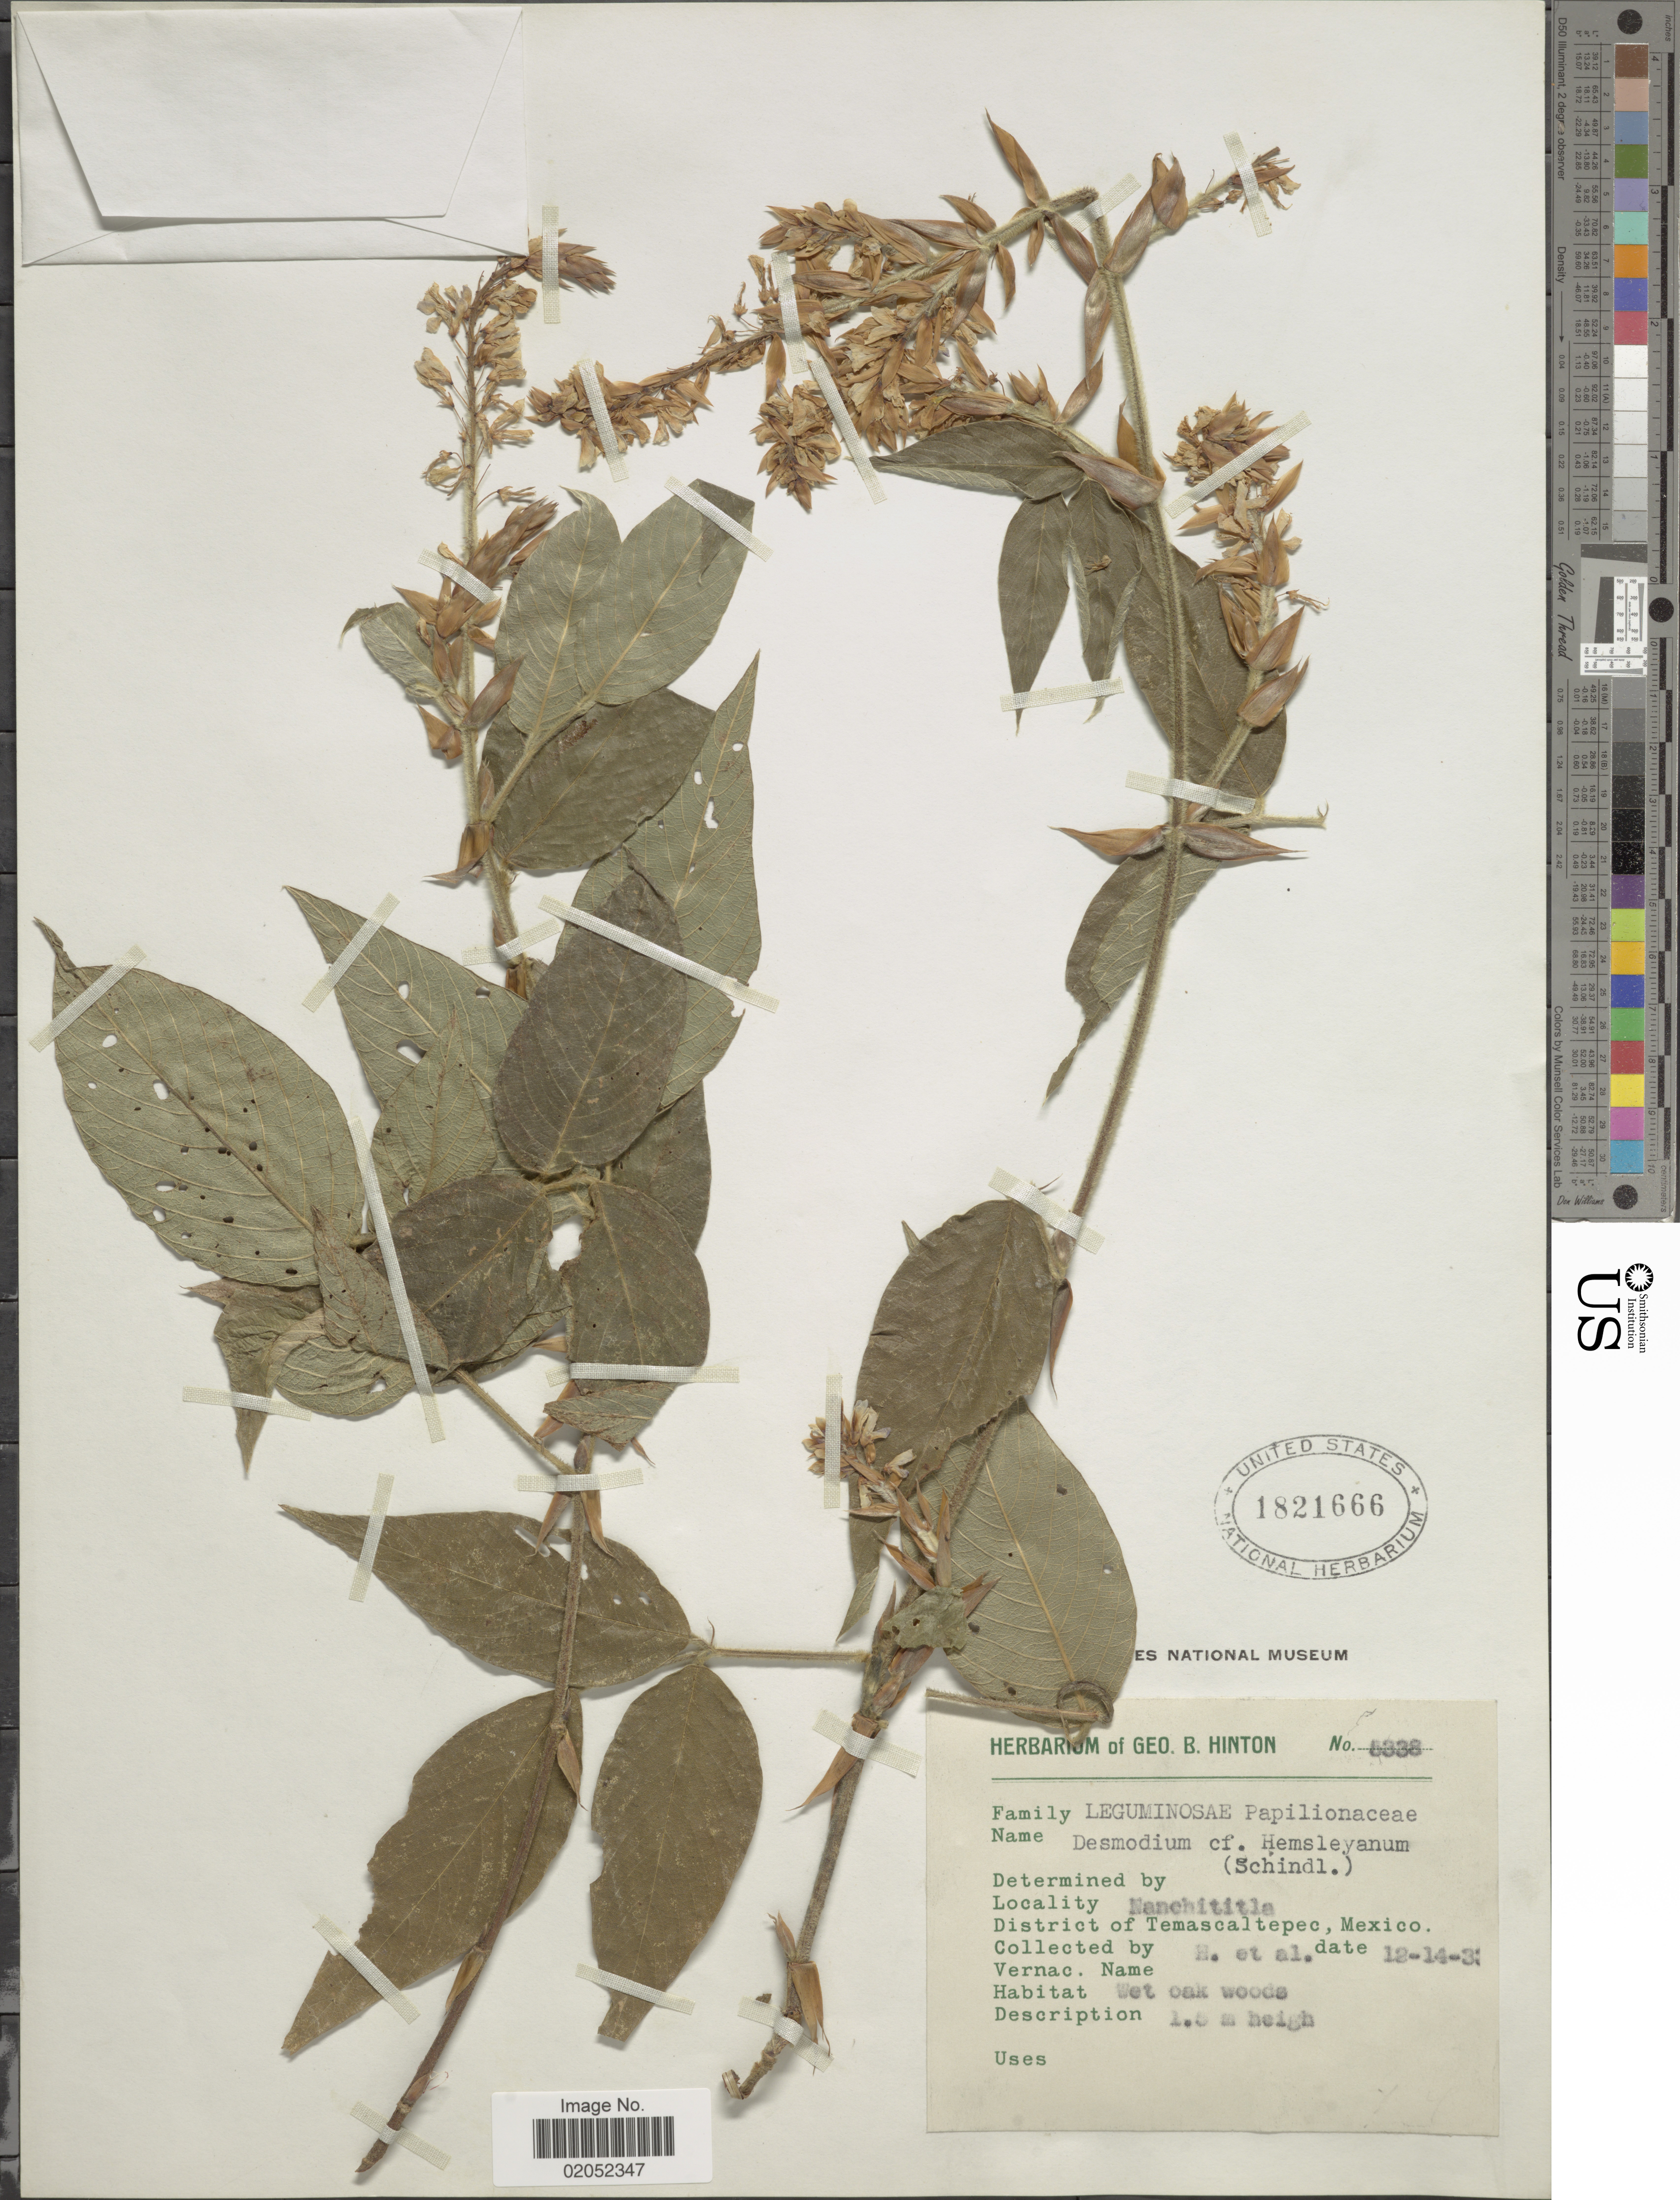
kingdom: Plantae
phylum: Tracheophyta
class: Magnoliopsida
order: Fabales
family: Fabaceae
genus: Desmodium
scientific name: Desmodium amplifolium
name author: Hemsl.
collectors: G. B. Hinton & et al.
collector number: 5338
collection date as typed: Transcribed d/m/y: 14/12/33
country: Mexico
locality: Nanchititla, Temascaltepec, Mexico.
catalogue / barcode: US 1821666